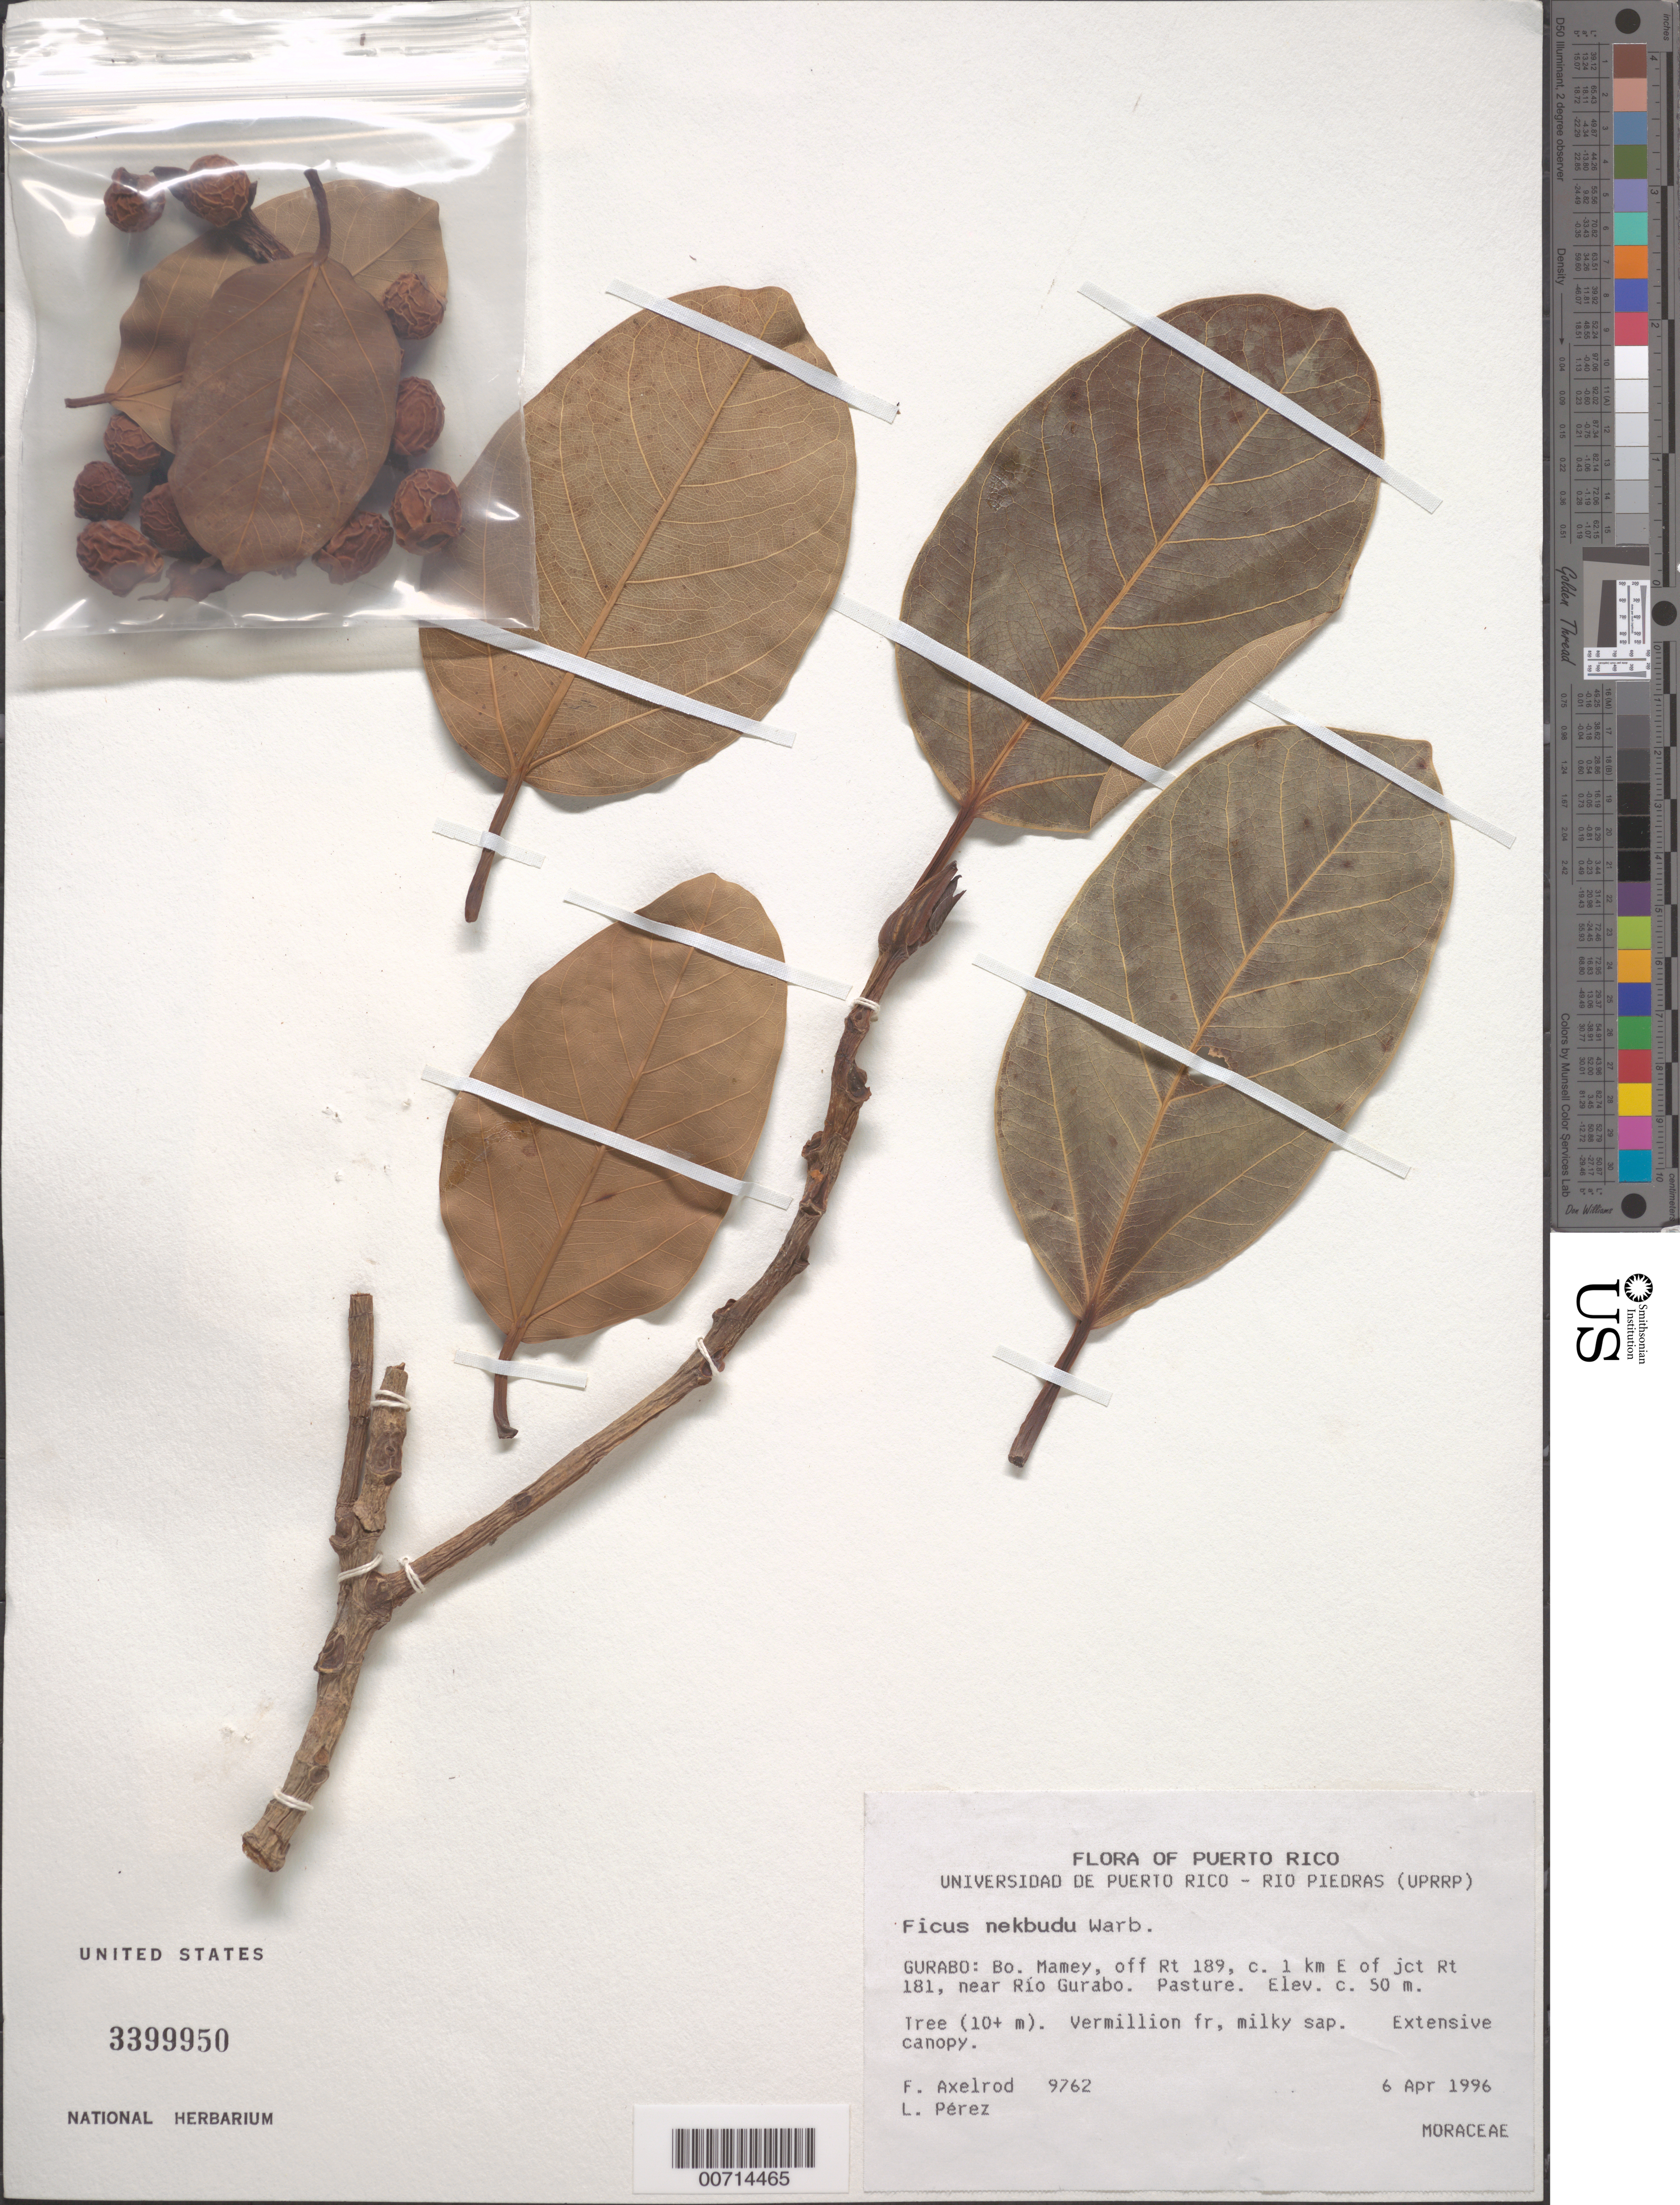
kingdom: Plantae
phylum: Tracheophyta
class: Magnoliopsida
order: Rosales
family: Moraceae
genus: Ficus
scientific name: Ficus obtusifolia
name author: Kunth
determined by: Pederneiras, Leandro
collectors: F. S. Axelrod & L. Pérez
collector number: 9762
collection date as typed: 06 Apr 1996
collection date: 1996-04-06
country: Puerto Rico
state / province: Gurabo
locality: Gurabo: Bo. Mamey, off rte 189, c. 1 km E of jct rte 181, near Río Gurabo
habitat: Pasture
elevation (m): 50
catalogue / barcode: US 3399950